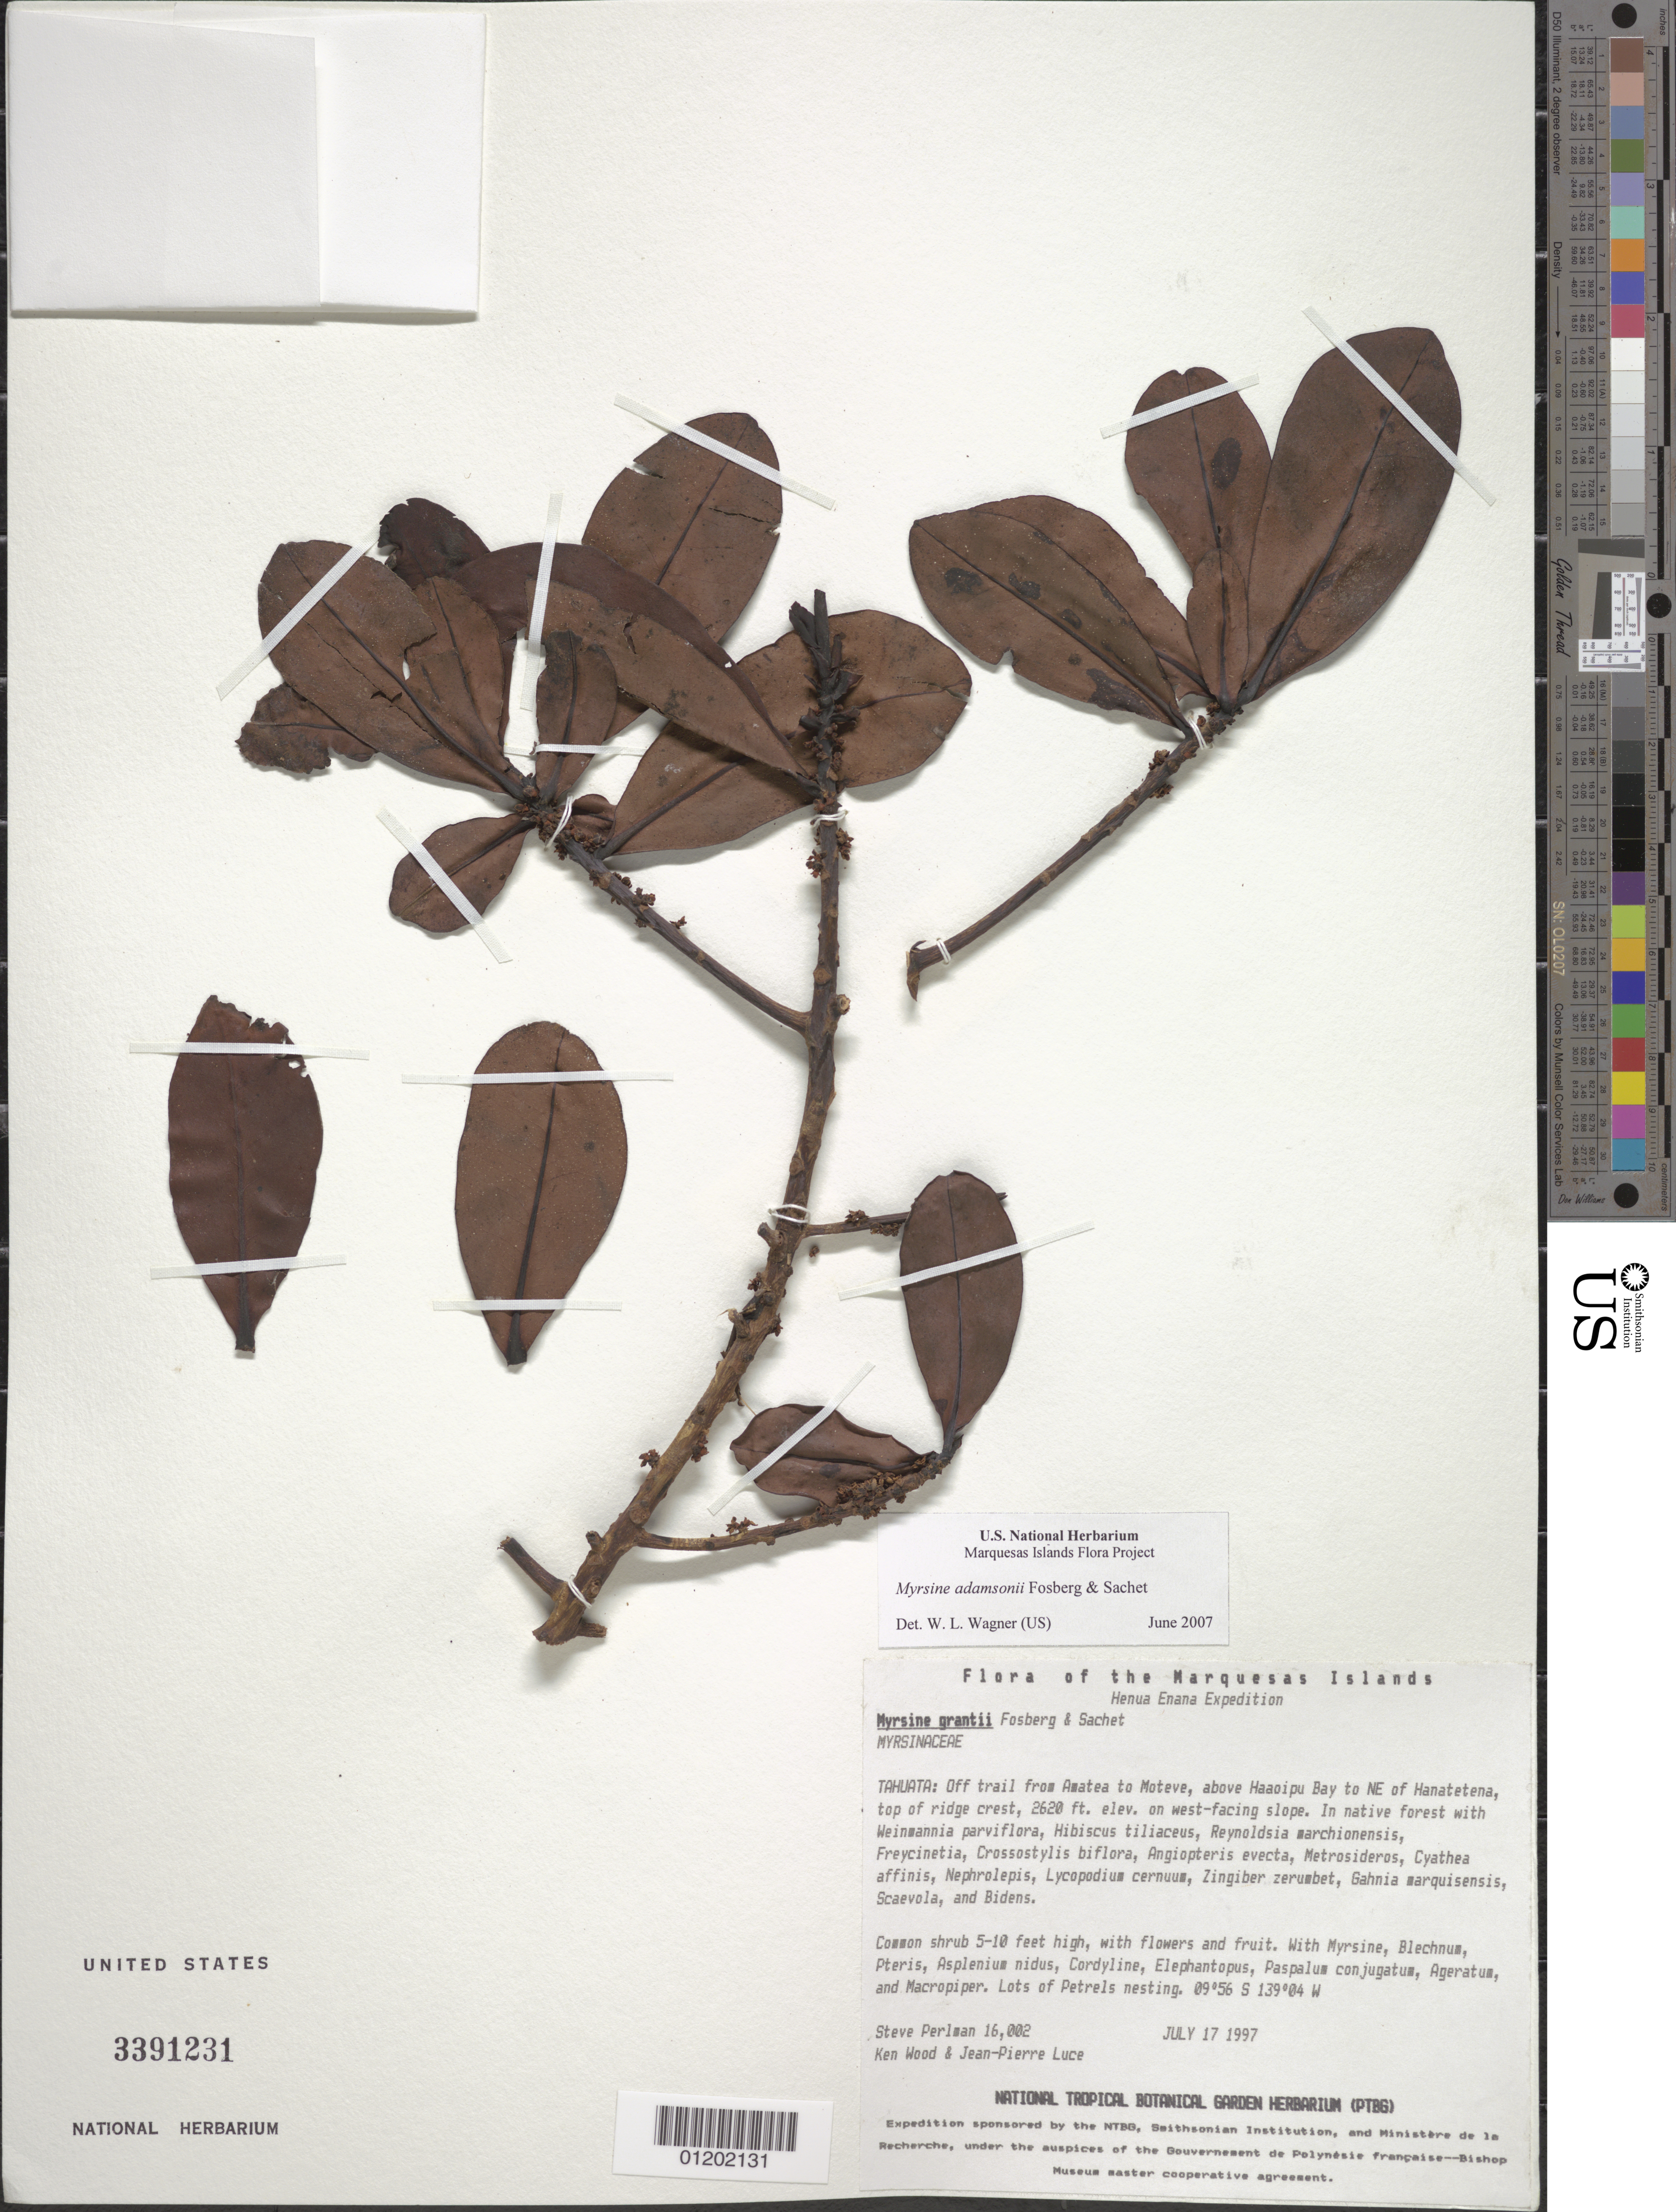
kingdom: Plantae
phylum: Tracheophyta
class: Magnoliopsida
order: Ericales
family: Primulaceae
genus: Myrsine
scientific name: Myrsine adamsonii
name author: Fosberg & Sachet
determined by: Wagner, W. L., (BOT), Smithsonian Institution - National Museum of Natural History (UNITED STATES)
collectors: S. P. Perlman, K. R. Wood & J. Luce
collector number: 16002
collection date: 1997-07-17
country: French Polynesia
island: Tahuata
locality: Off trail from Amatea to Moteve, above Haaoipu Bay, to NE of Hanatetena, top of ridge crest, W facing slope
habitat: Native forest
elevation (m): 799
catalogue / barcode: US 3391231